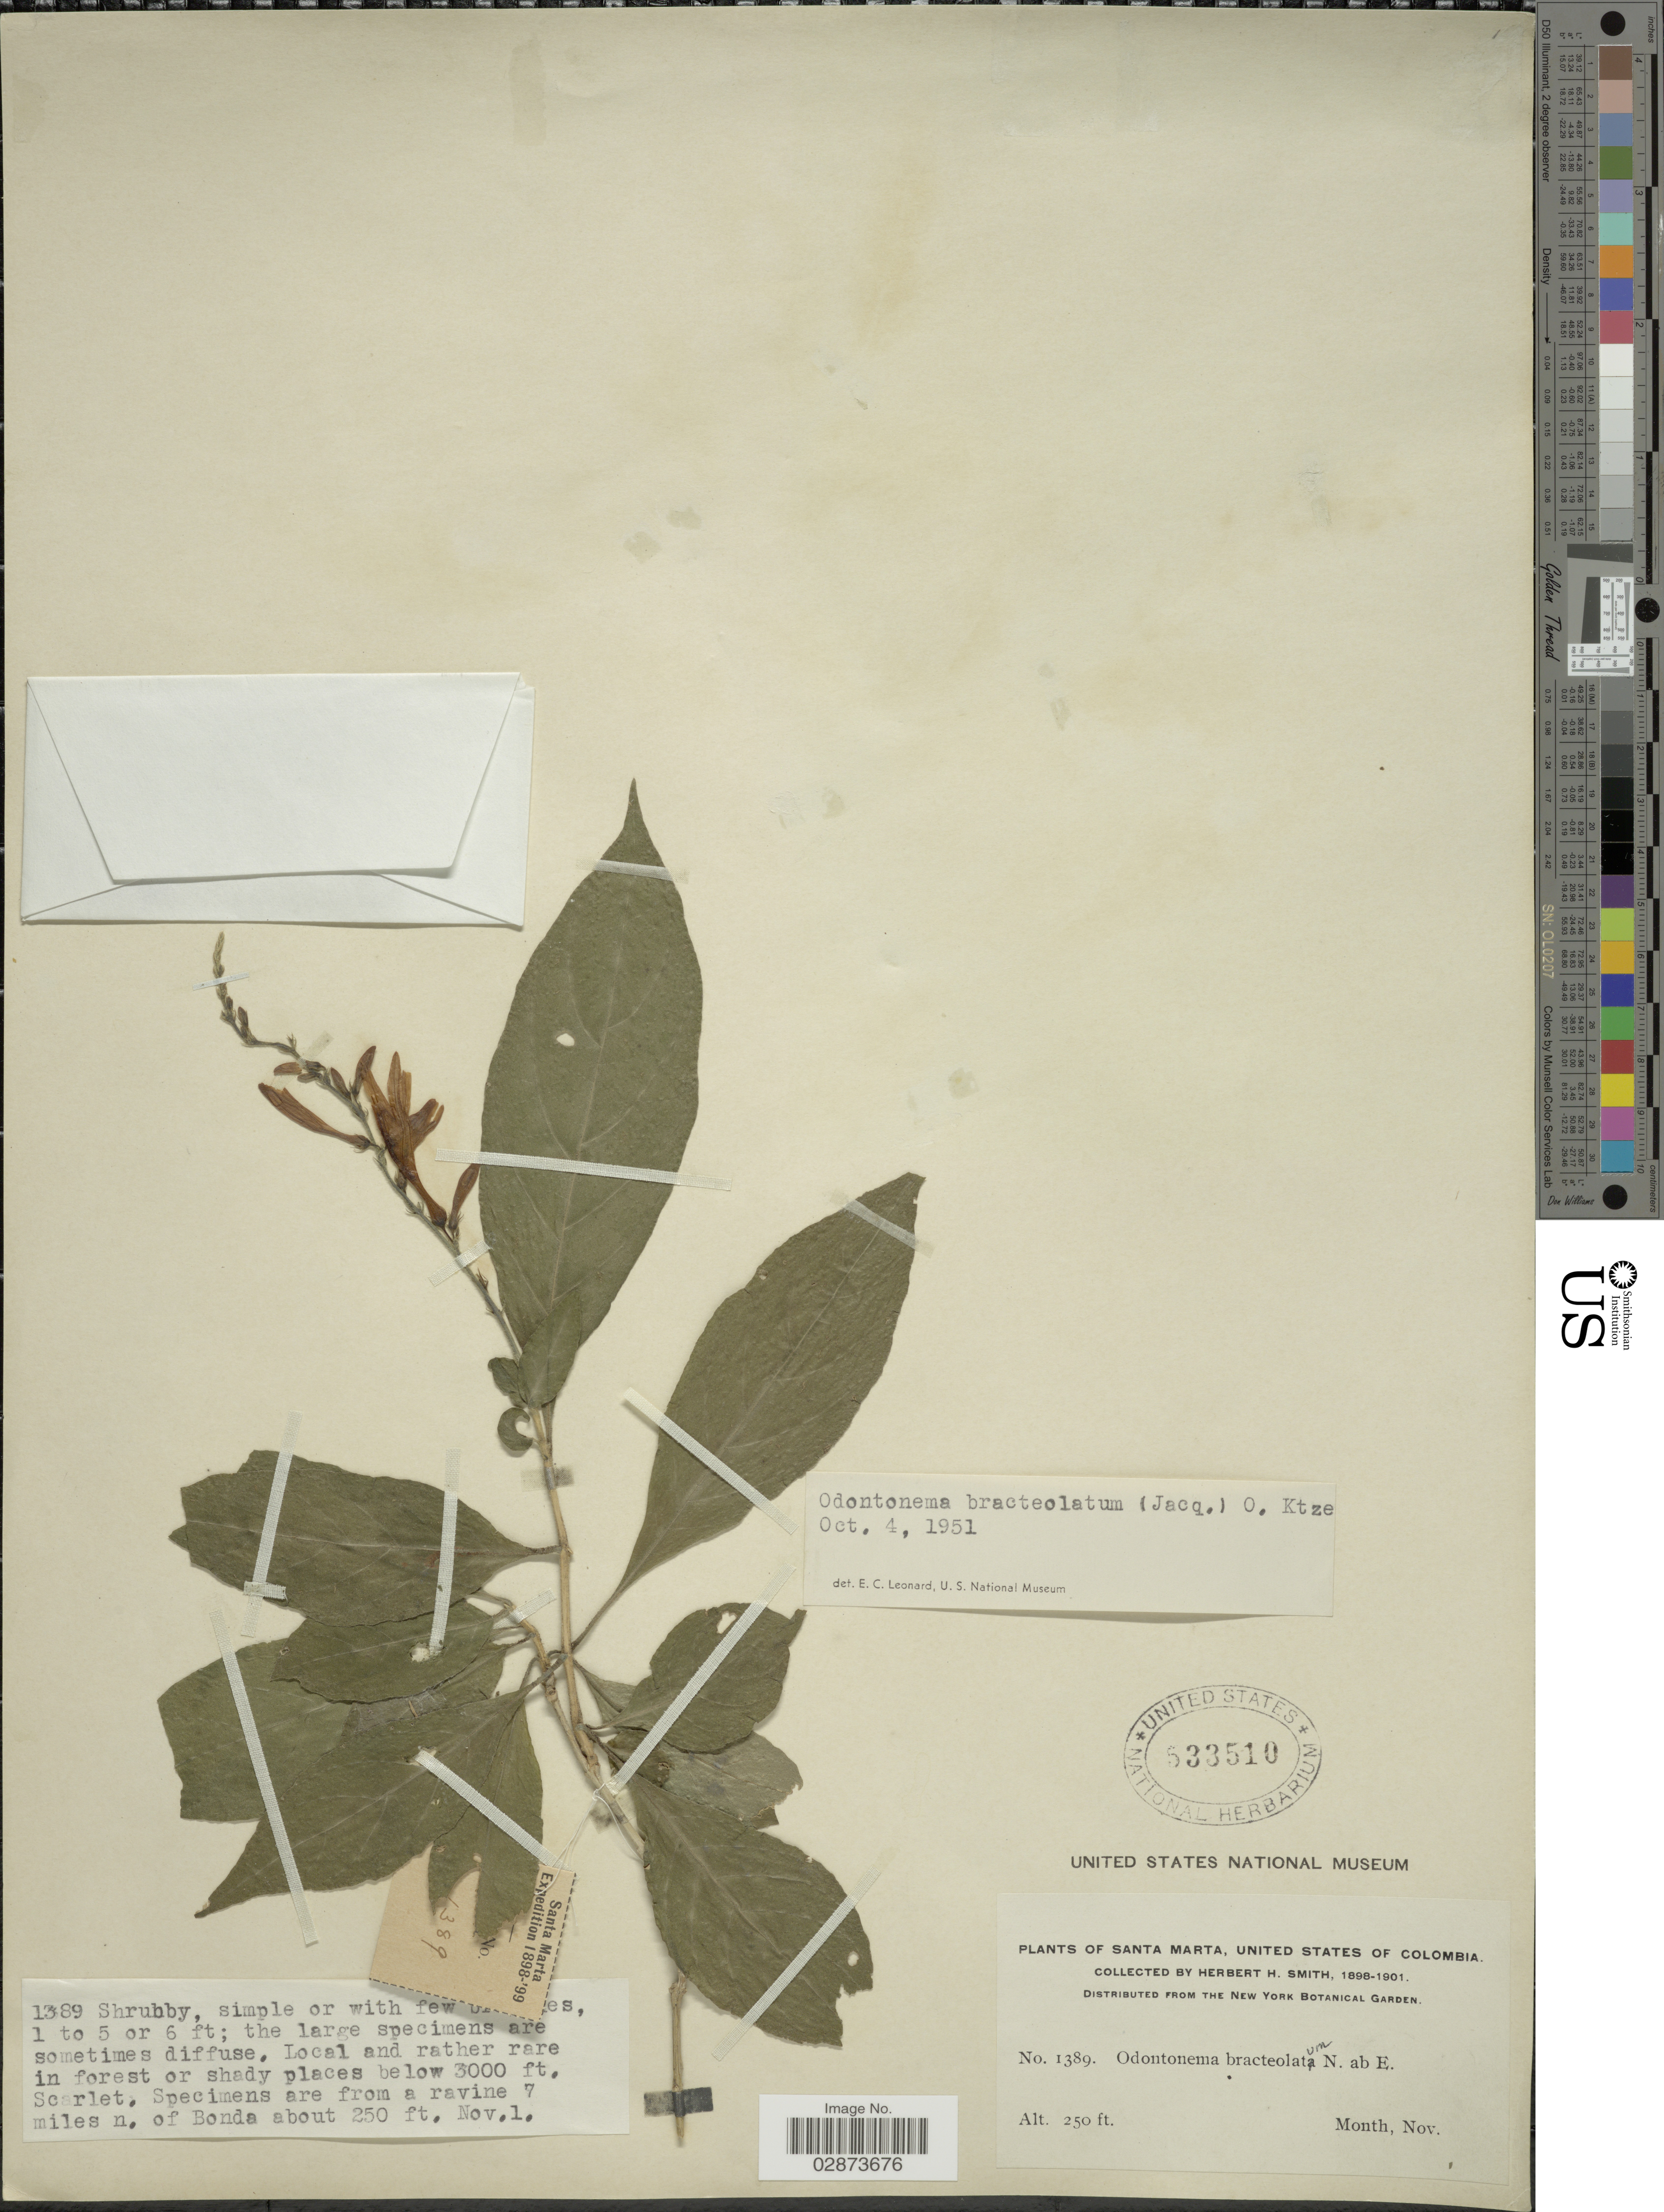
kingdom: Plantae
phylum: Tracheophyta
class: Magnoliopsida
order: Lamiales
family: Acanthaceae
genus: Odontonema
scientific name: Odontonema rubrum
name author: (Vahl) Kuntze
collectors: Herbert H. Smith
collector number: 1389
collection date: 1898-11/1901-11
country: Colombia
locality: Santa Marta, United States of Colombia.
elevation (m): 76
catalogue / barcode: US 533510